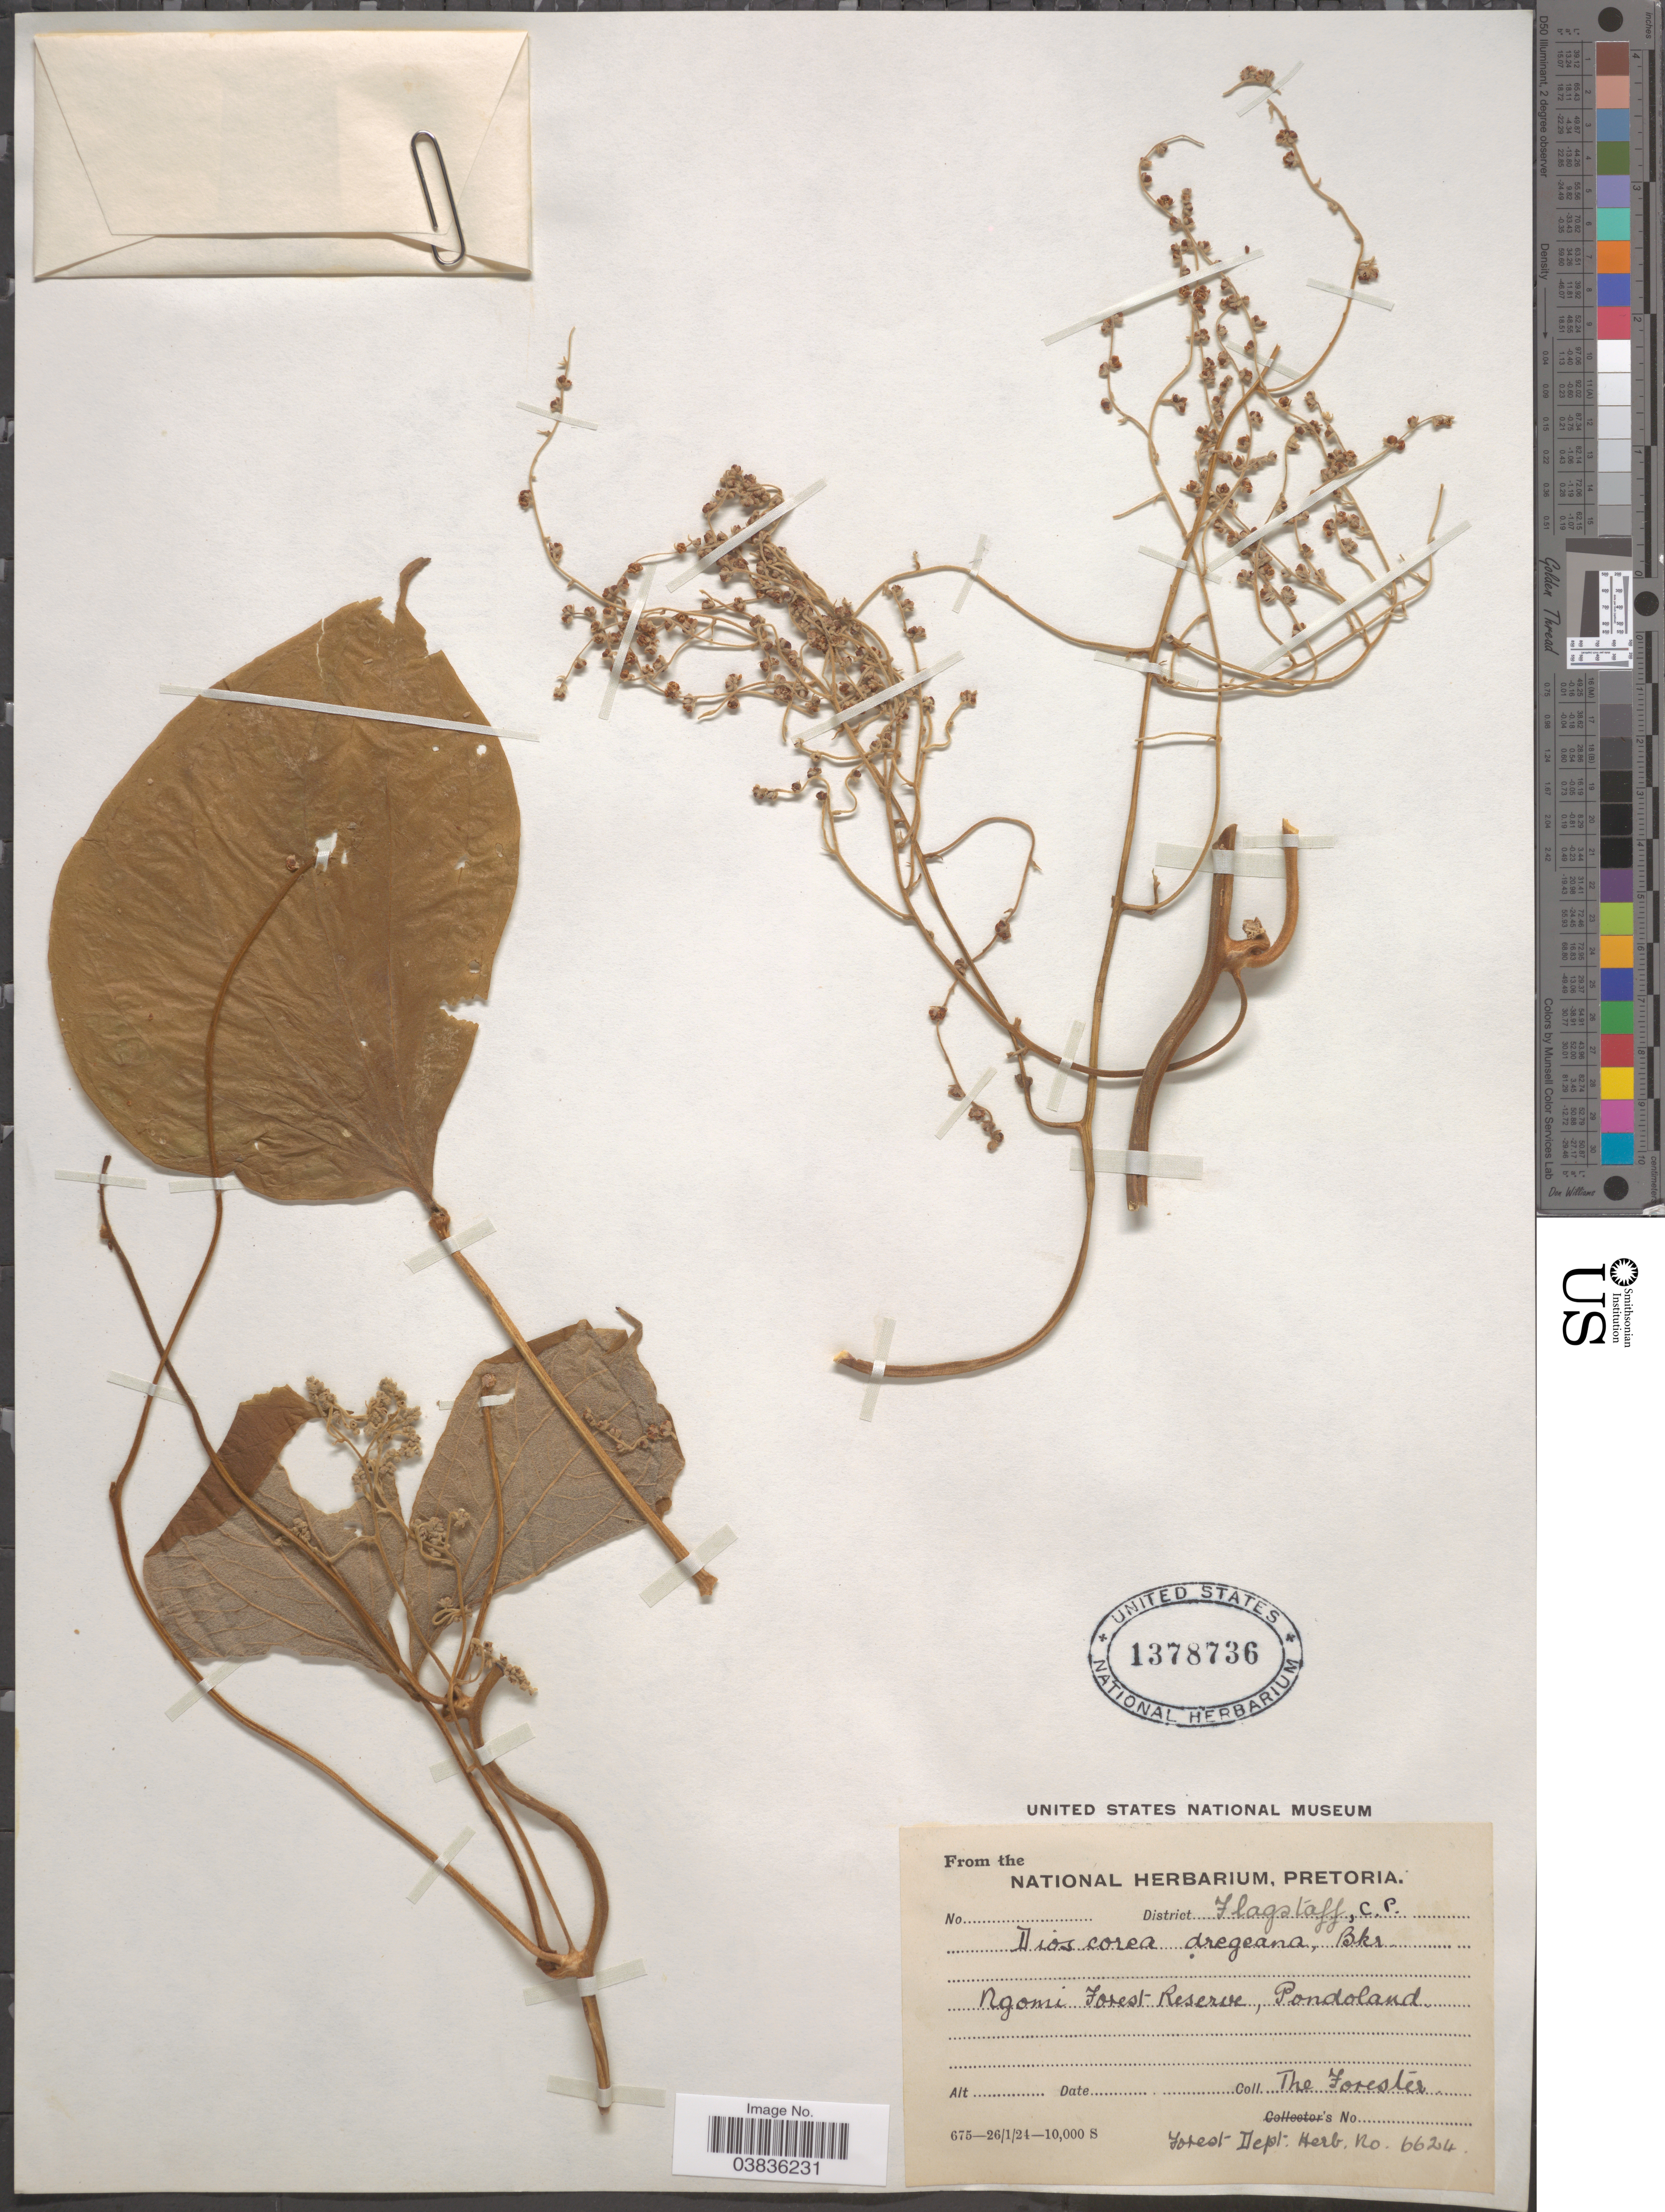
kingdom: Plantae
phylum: Tracheophyta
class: Liliopsida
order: Dioscoreales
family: Dioscoreaceae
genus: Dioscorea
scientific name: Dioscorea dregeana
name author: (Kunth) Durand & Schinz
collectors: Forester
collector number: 6624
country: South Africa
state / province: Eastern Cape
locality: District Flagstaff, C.P. Ngomi Forest Reserve, Pondoland.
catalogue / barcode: US 1378736